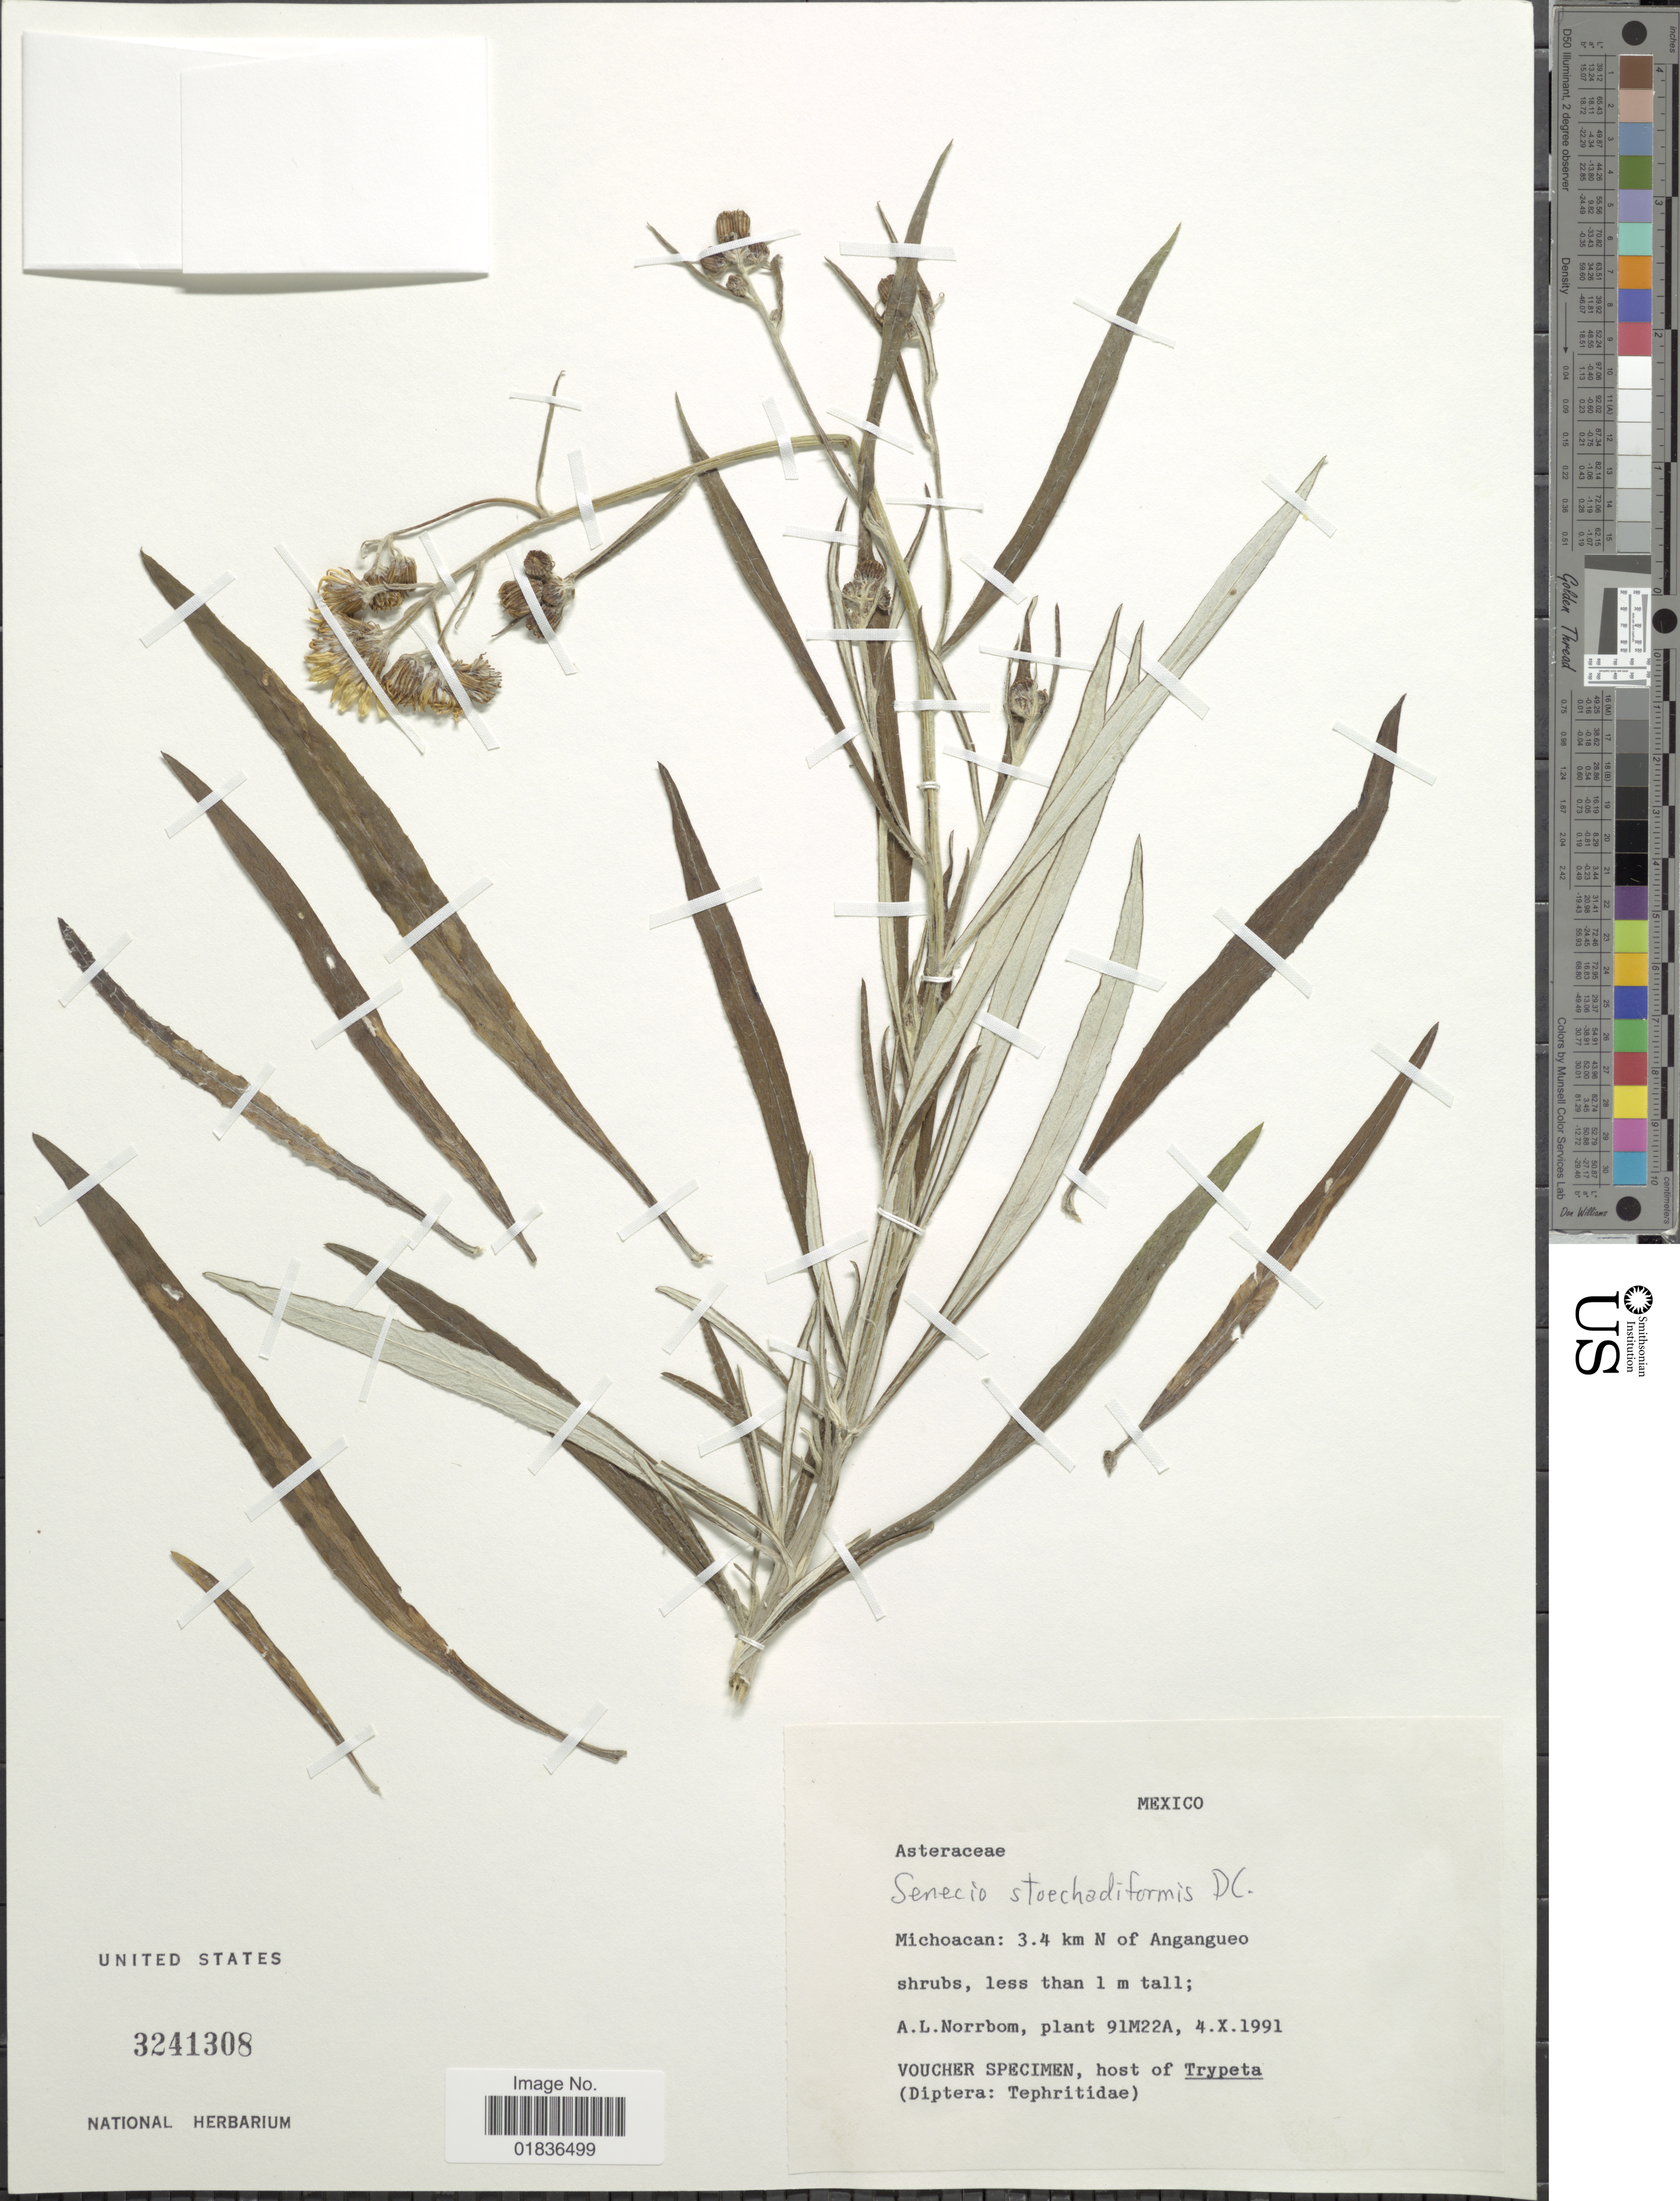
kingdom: Plantae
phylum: Tracheophyta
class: Magnoliopsida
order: Asterales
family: Asteraceae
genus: Senecio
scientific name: Senecio stoechadiformis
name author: DC.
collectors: A. L. Norrbom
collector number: plant 91M22A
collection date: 1991-10-04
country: Mexico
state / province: Michoacán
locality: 3.4 km N of Angangueo.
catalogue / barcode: US 3241308